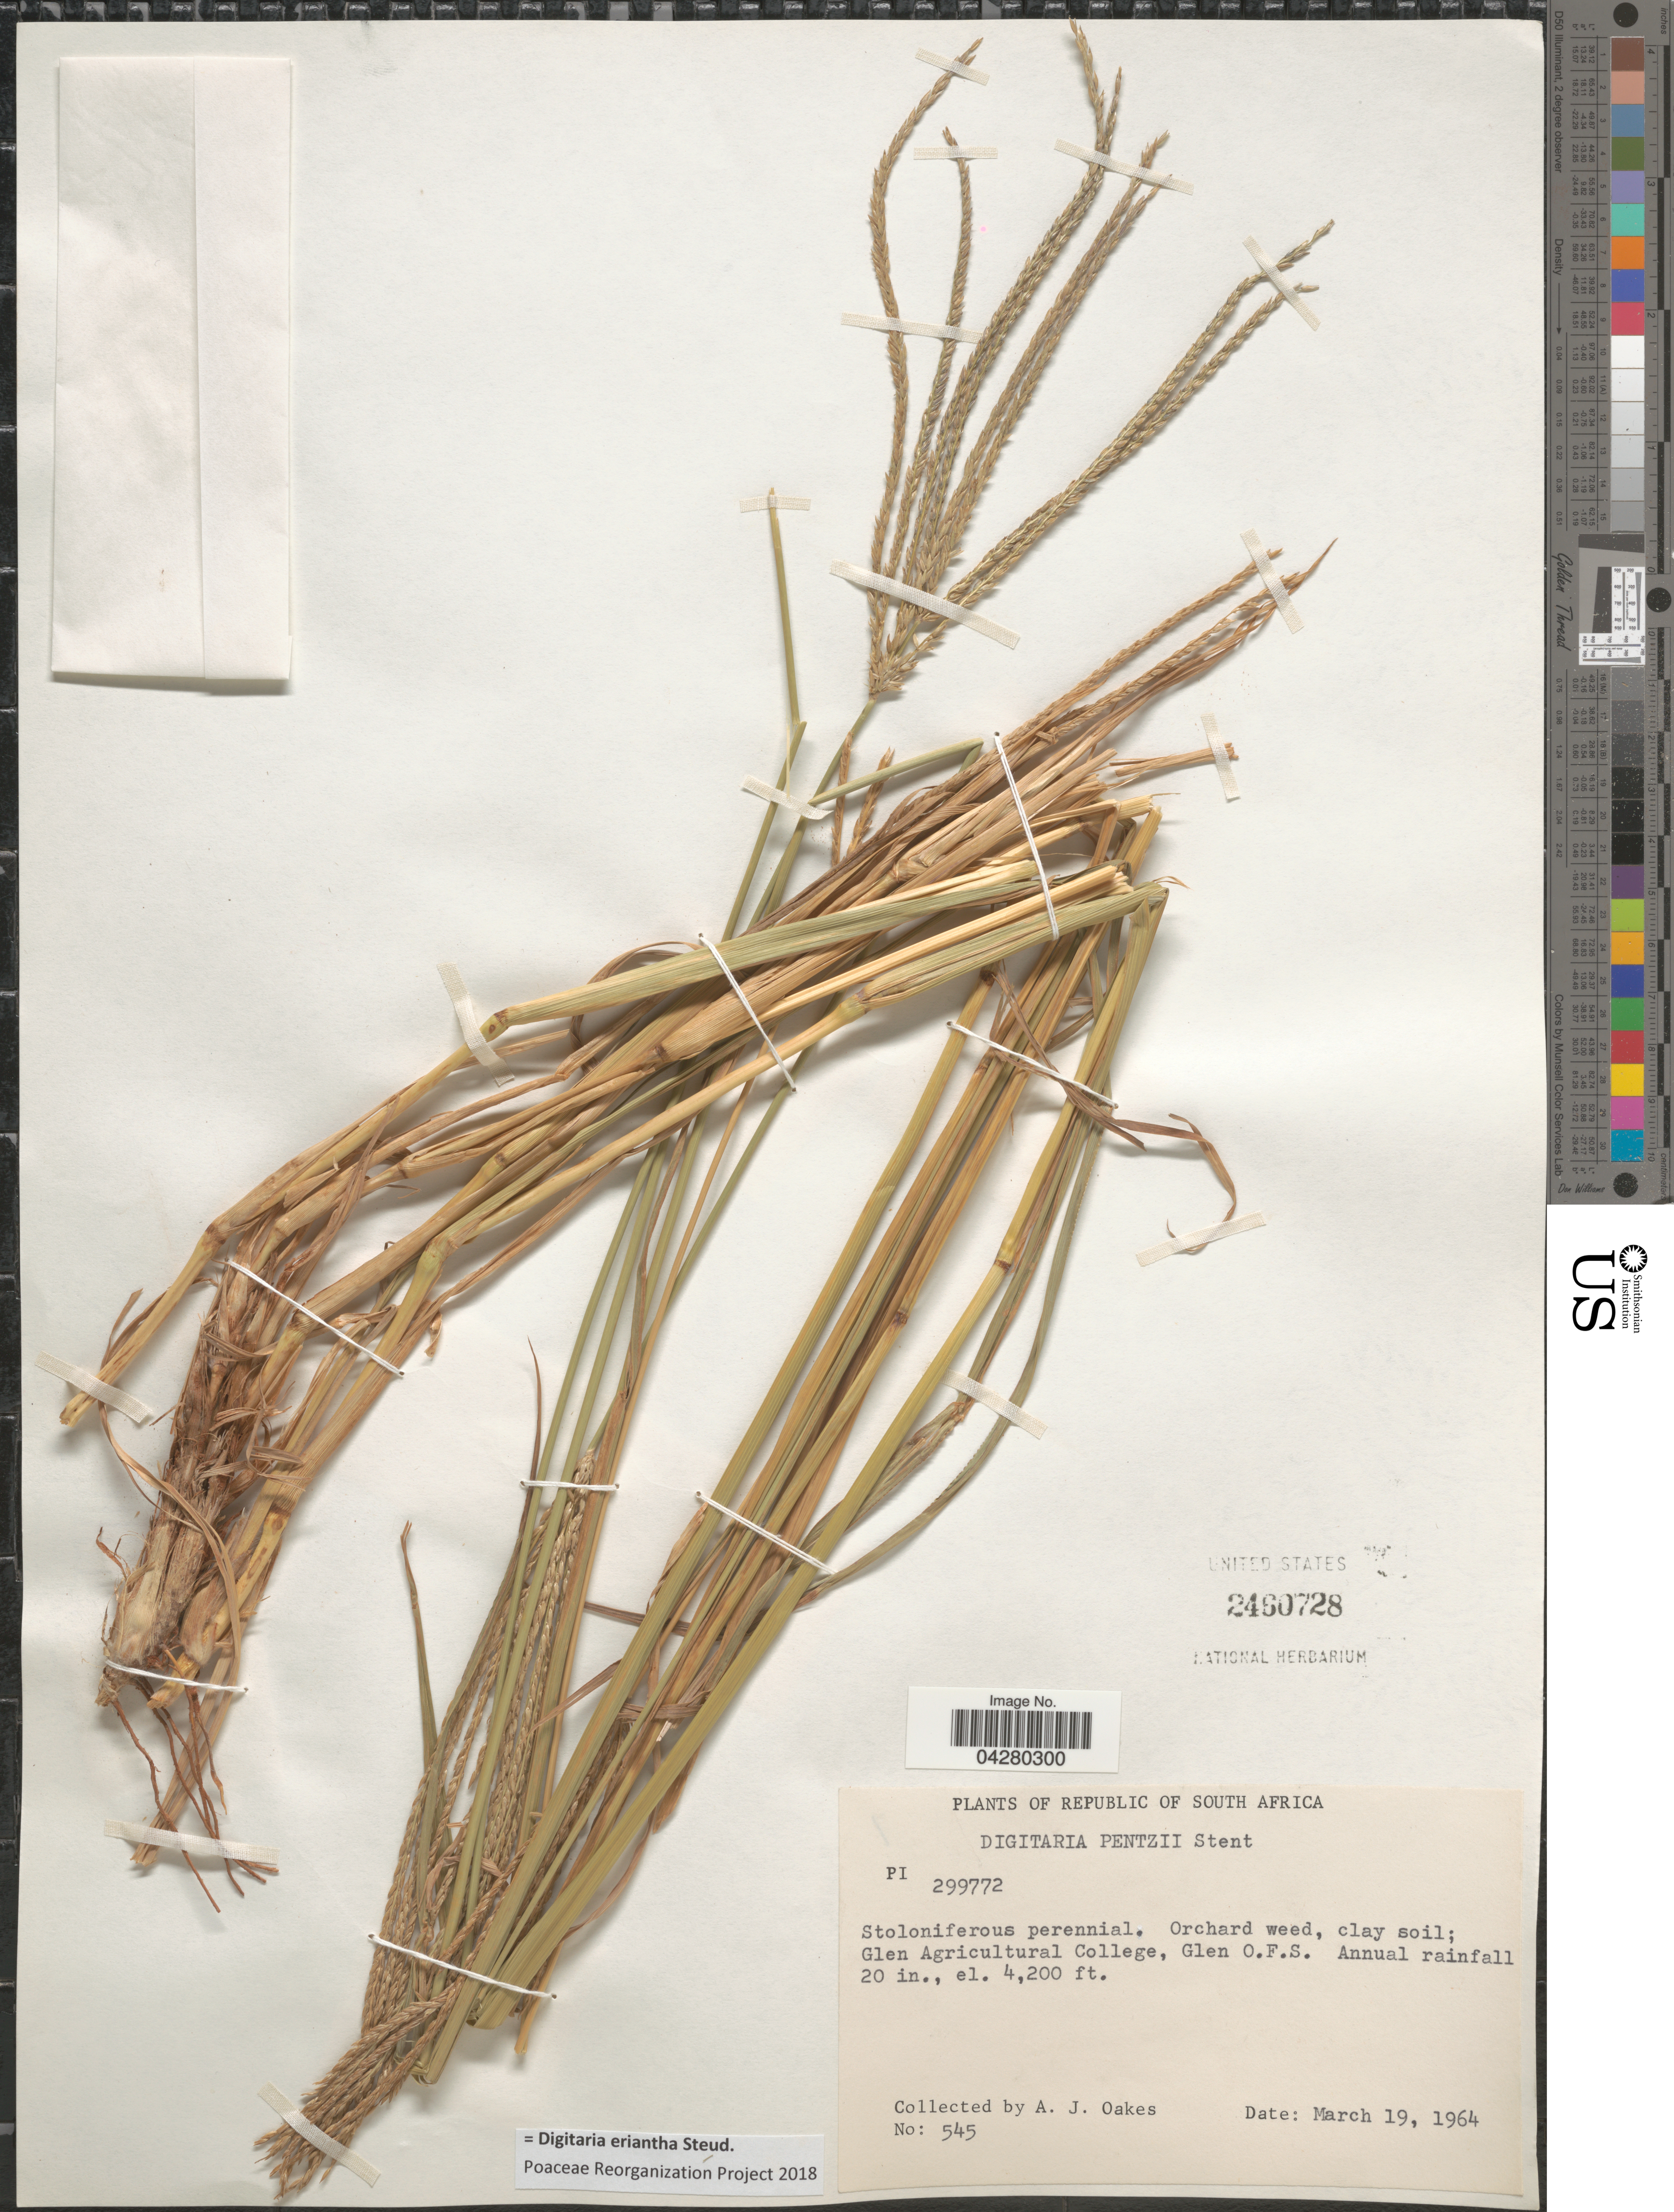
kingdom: Plantae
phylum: Tracheophyta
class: Liliopsida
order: Poales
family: Poaceae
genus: Digitaria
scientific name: Digitaria eriantha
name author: Steud.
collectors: A. Oakes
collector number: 545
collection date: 1964-01-19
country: South Africa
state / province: Free State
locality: Glen Agricultural College, Glen. O. F. S.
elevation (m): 1280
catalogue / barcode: US 2460728